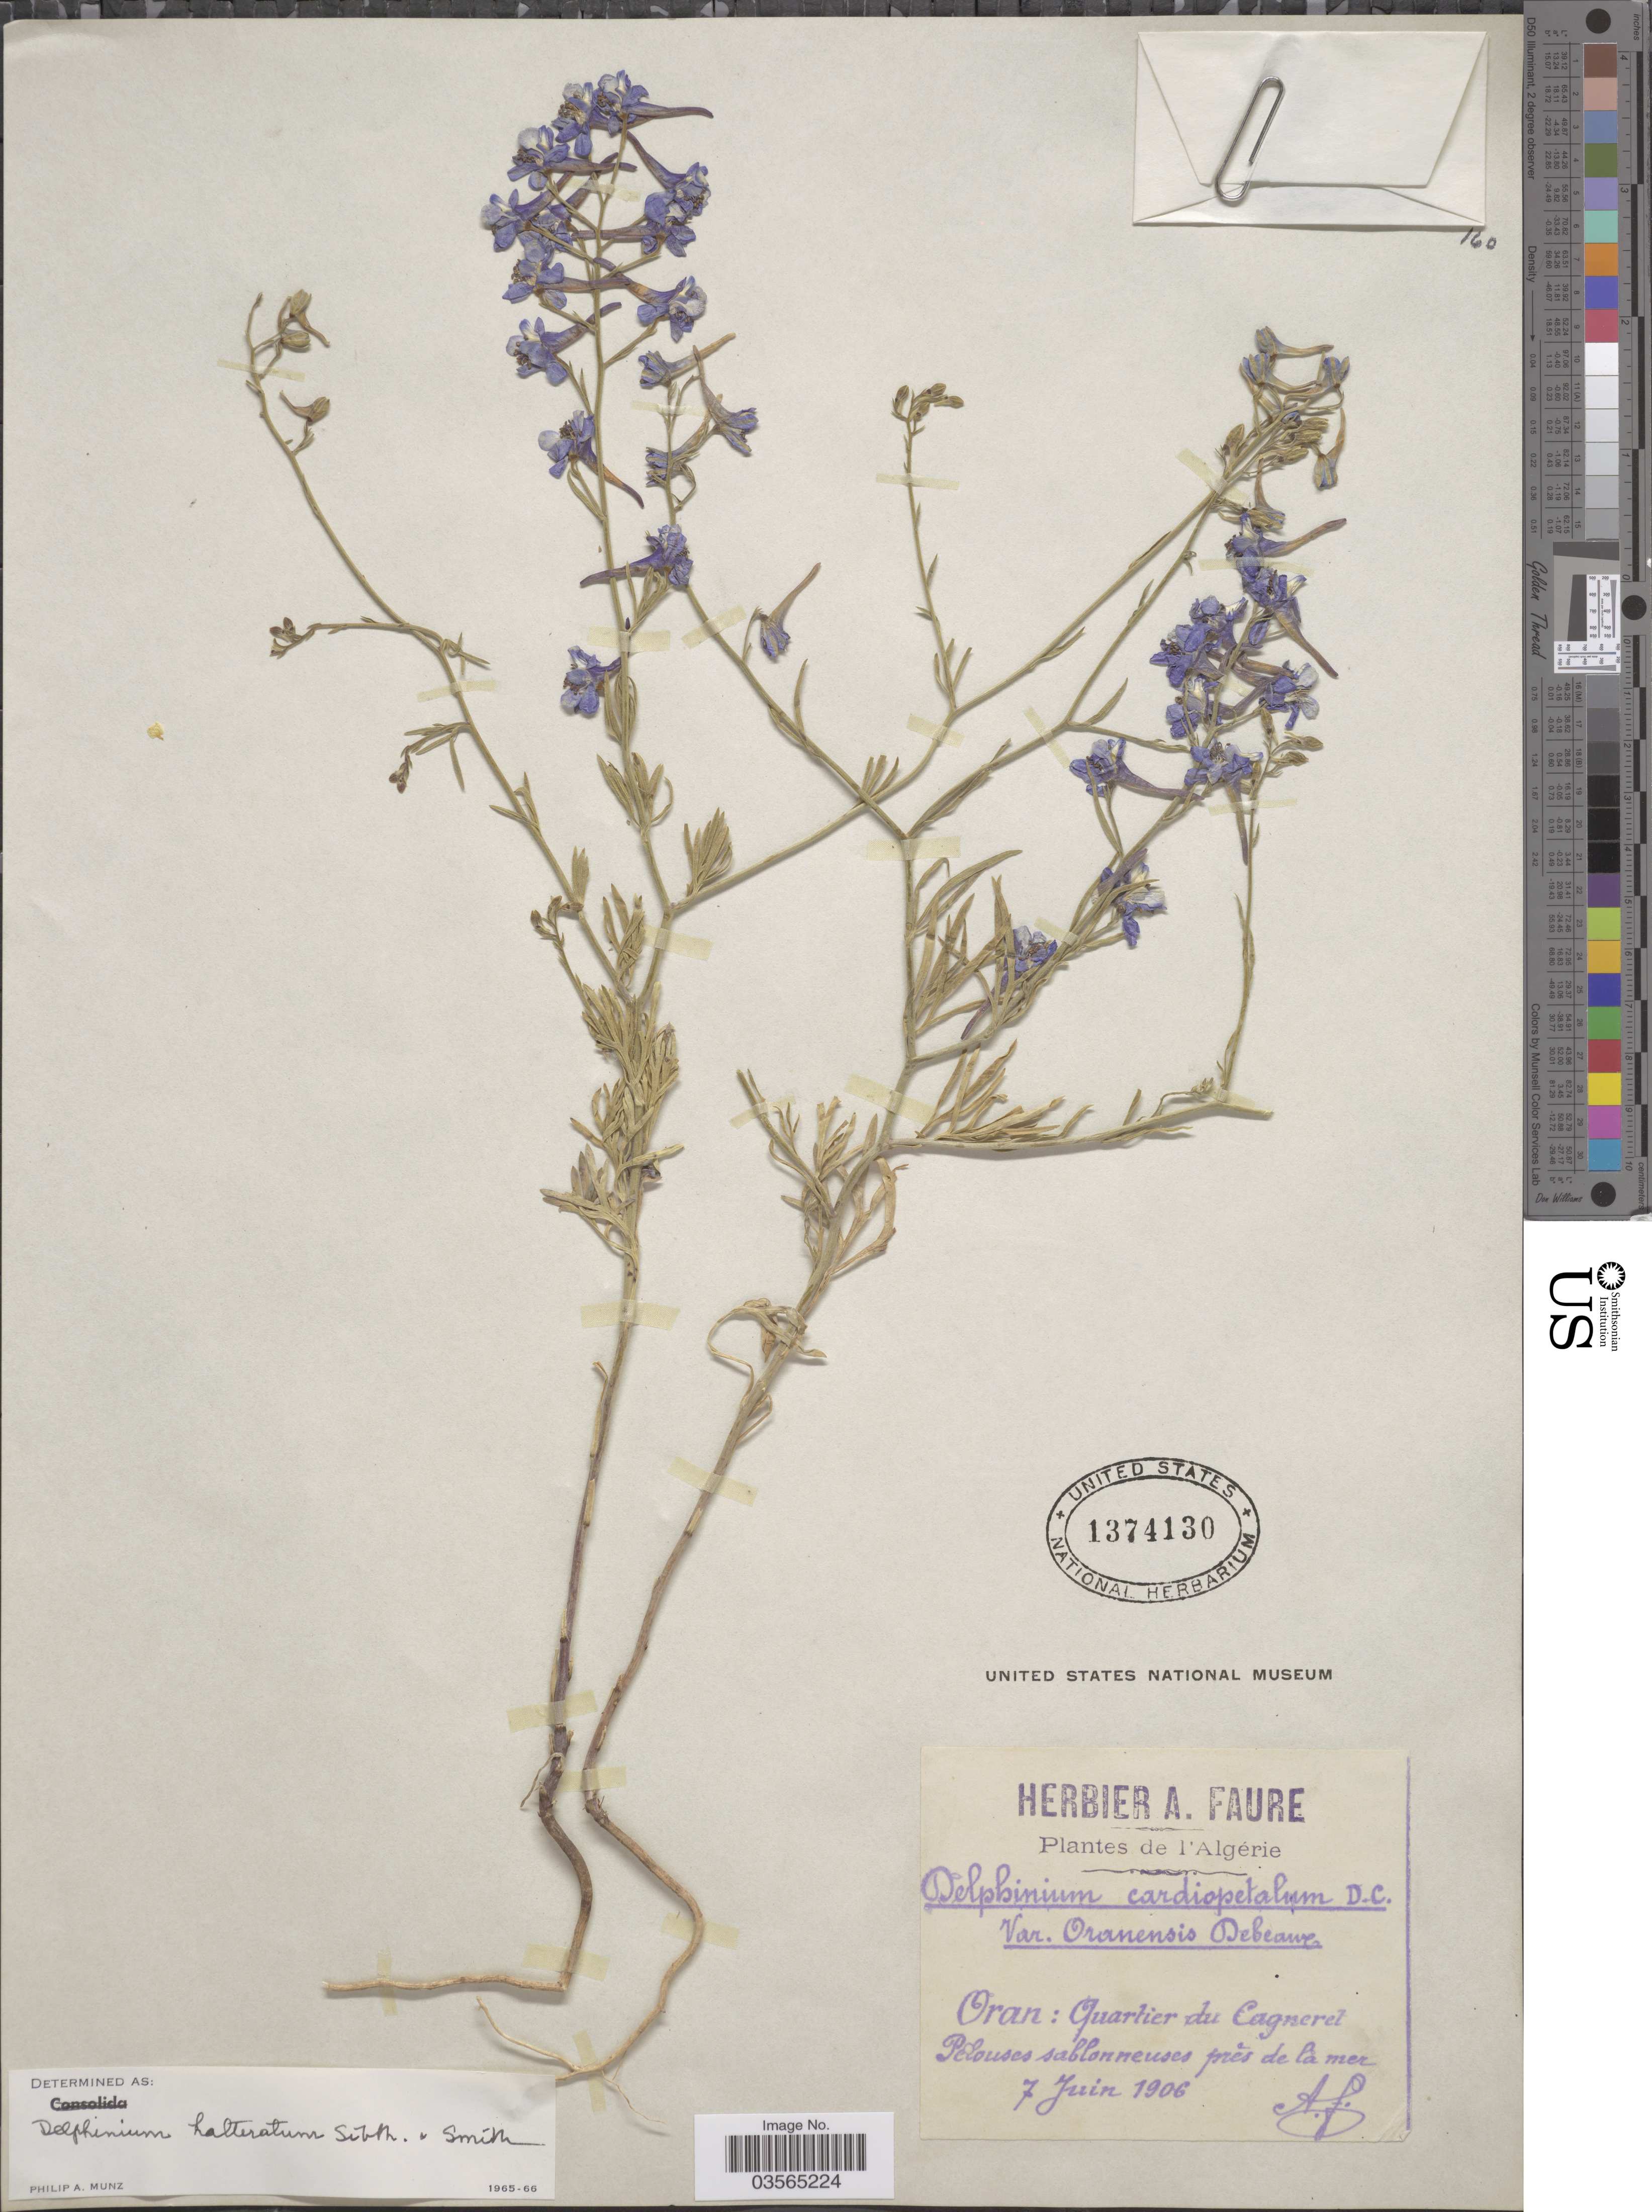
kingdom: Plantae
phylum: Tracheophyta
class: Magnoliopsida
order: Ranunculales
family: Ranunculaceae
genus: Delphinium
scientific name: Delphinium obcordatum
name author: DC.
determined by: Du Pasquier, P.-E.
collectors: A. Faure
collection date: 1906-06-07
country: Algeria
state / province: Oran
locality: Quartier du Cagnerel.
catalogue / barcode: US 1374130